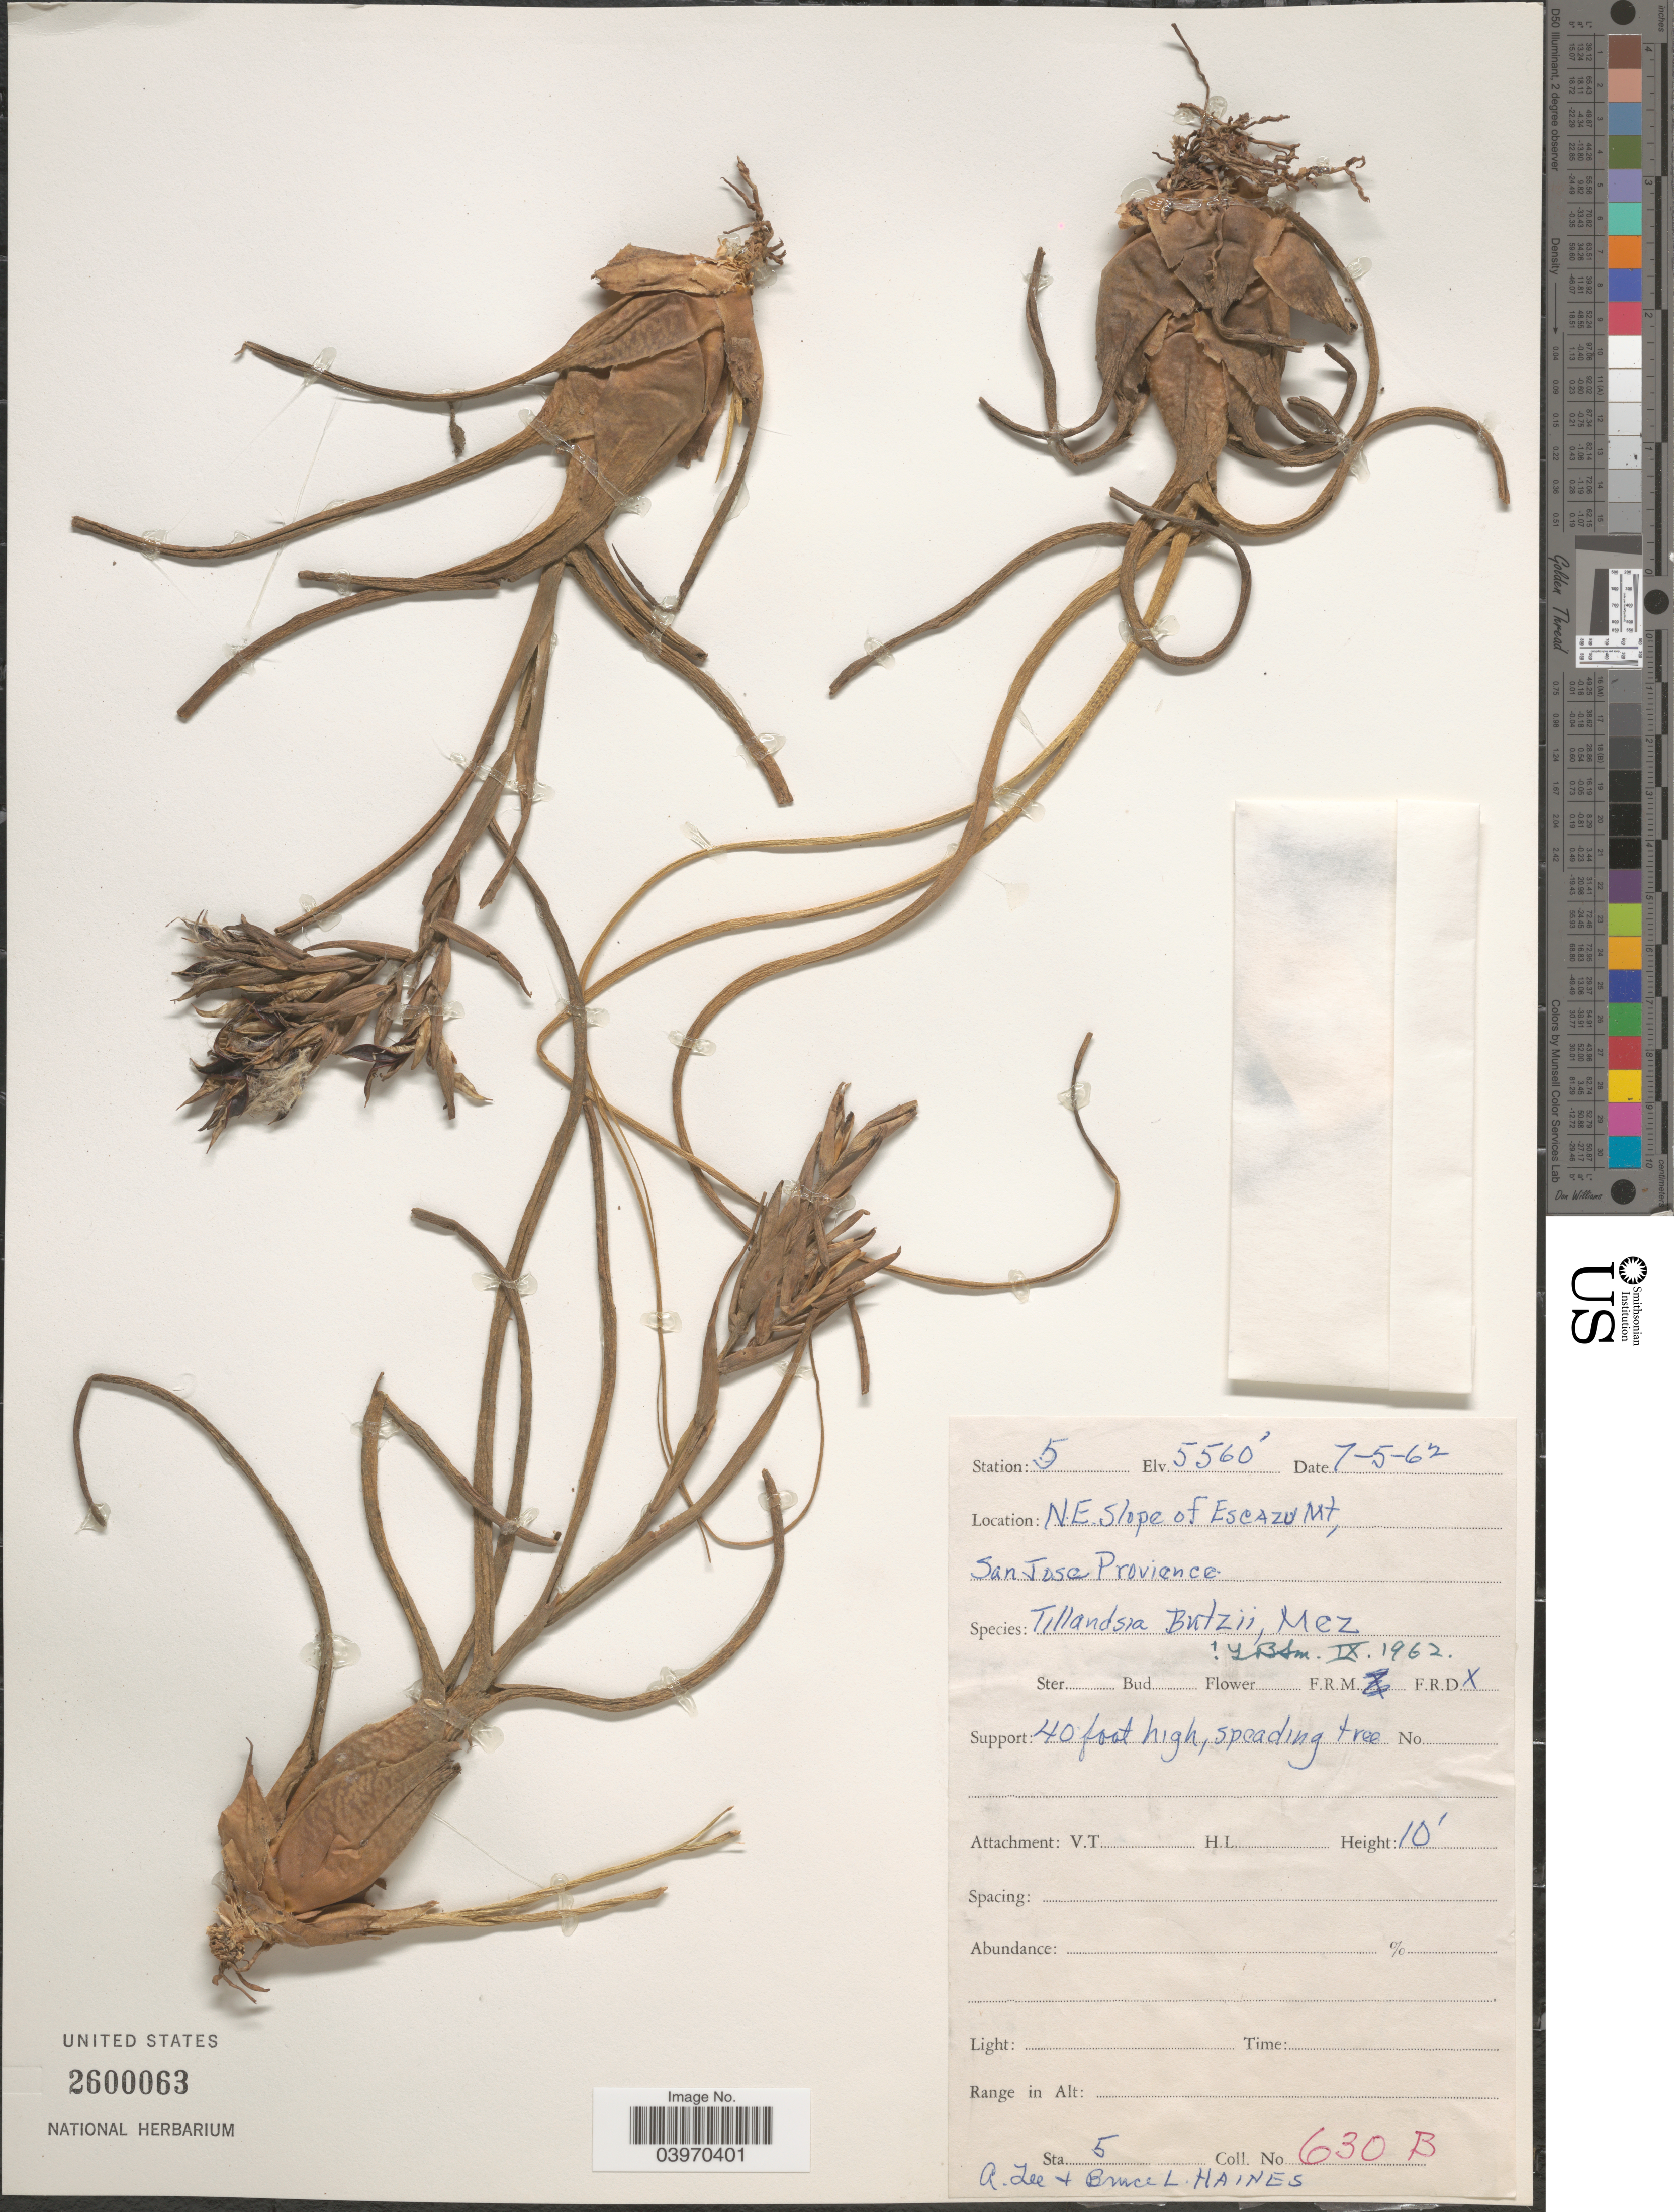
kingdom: Plantae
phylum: Tracheophyta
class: Liliopsida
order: Poales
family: Bromeliaceae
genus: Tillandsia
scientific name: Tillandsia butzii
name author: Mez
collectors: A. L. Haines & B. L. Haines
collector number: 630B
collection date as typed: Transcribed d/m/y: 7/5/62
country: Costa Rica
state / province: San José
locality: Station 5. N.E. Slope of Escazu Mt.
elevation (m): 1695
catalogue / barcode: US 2600063